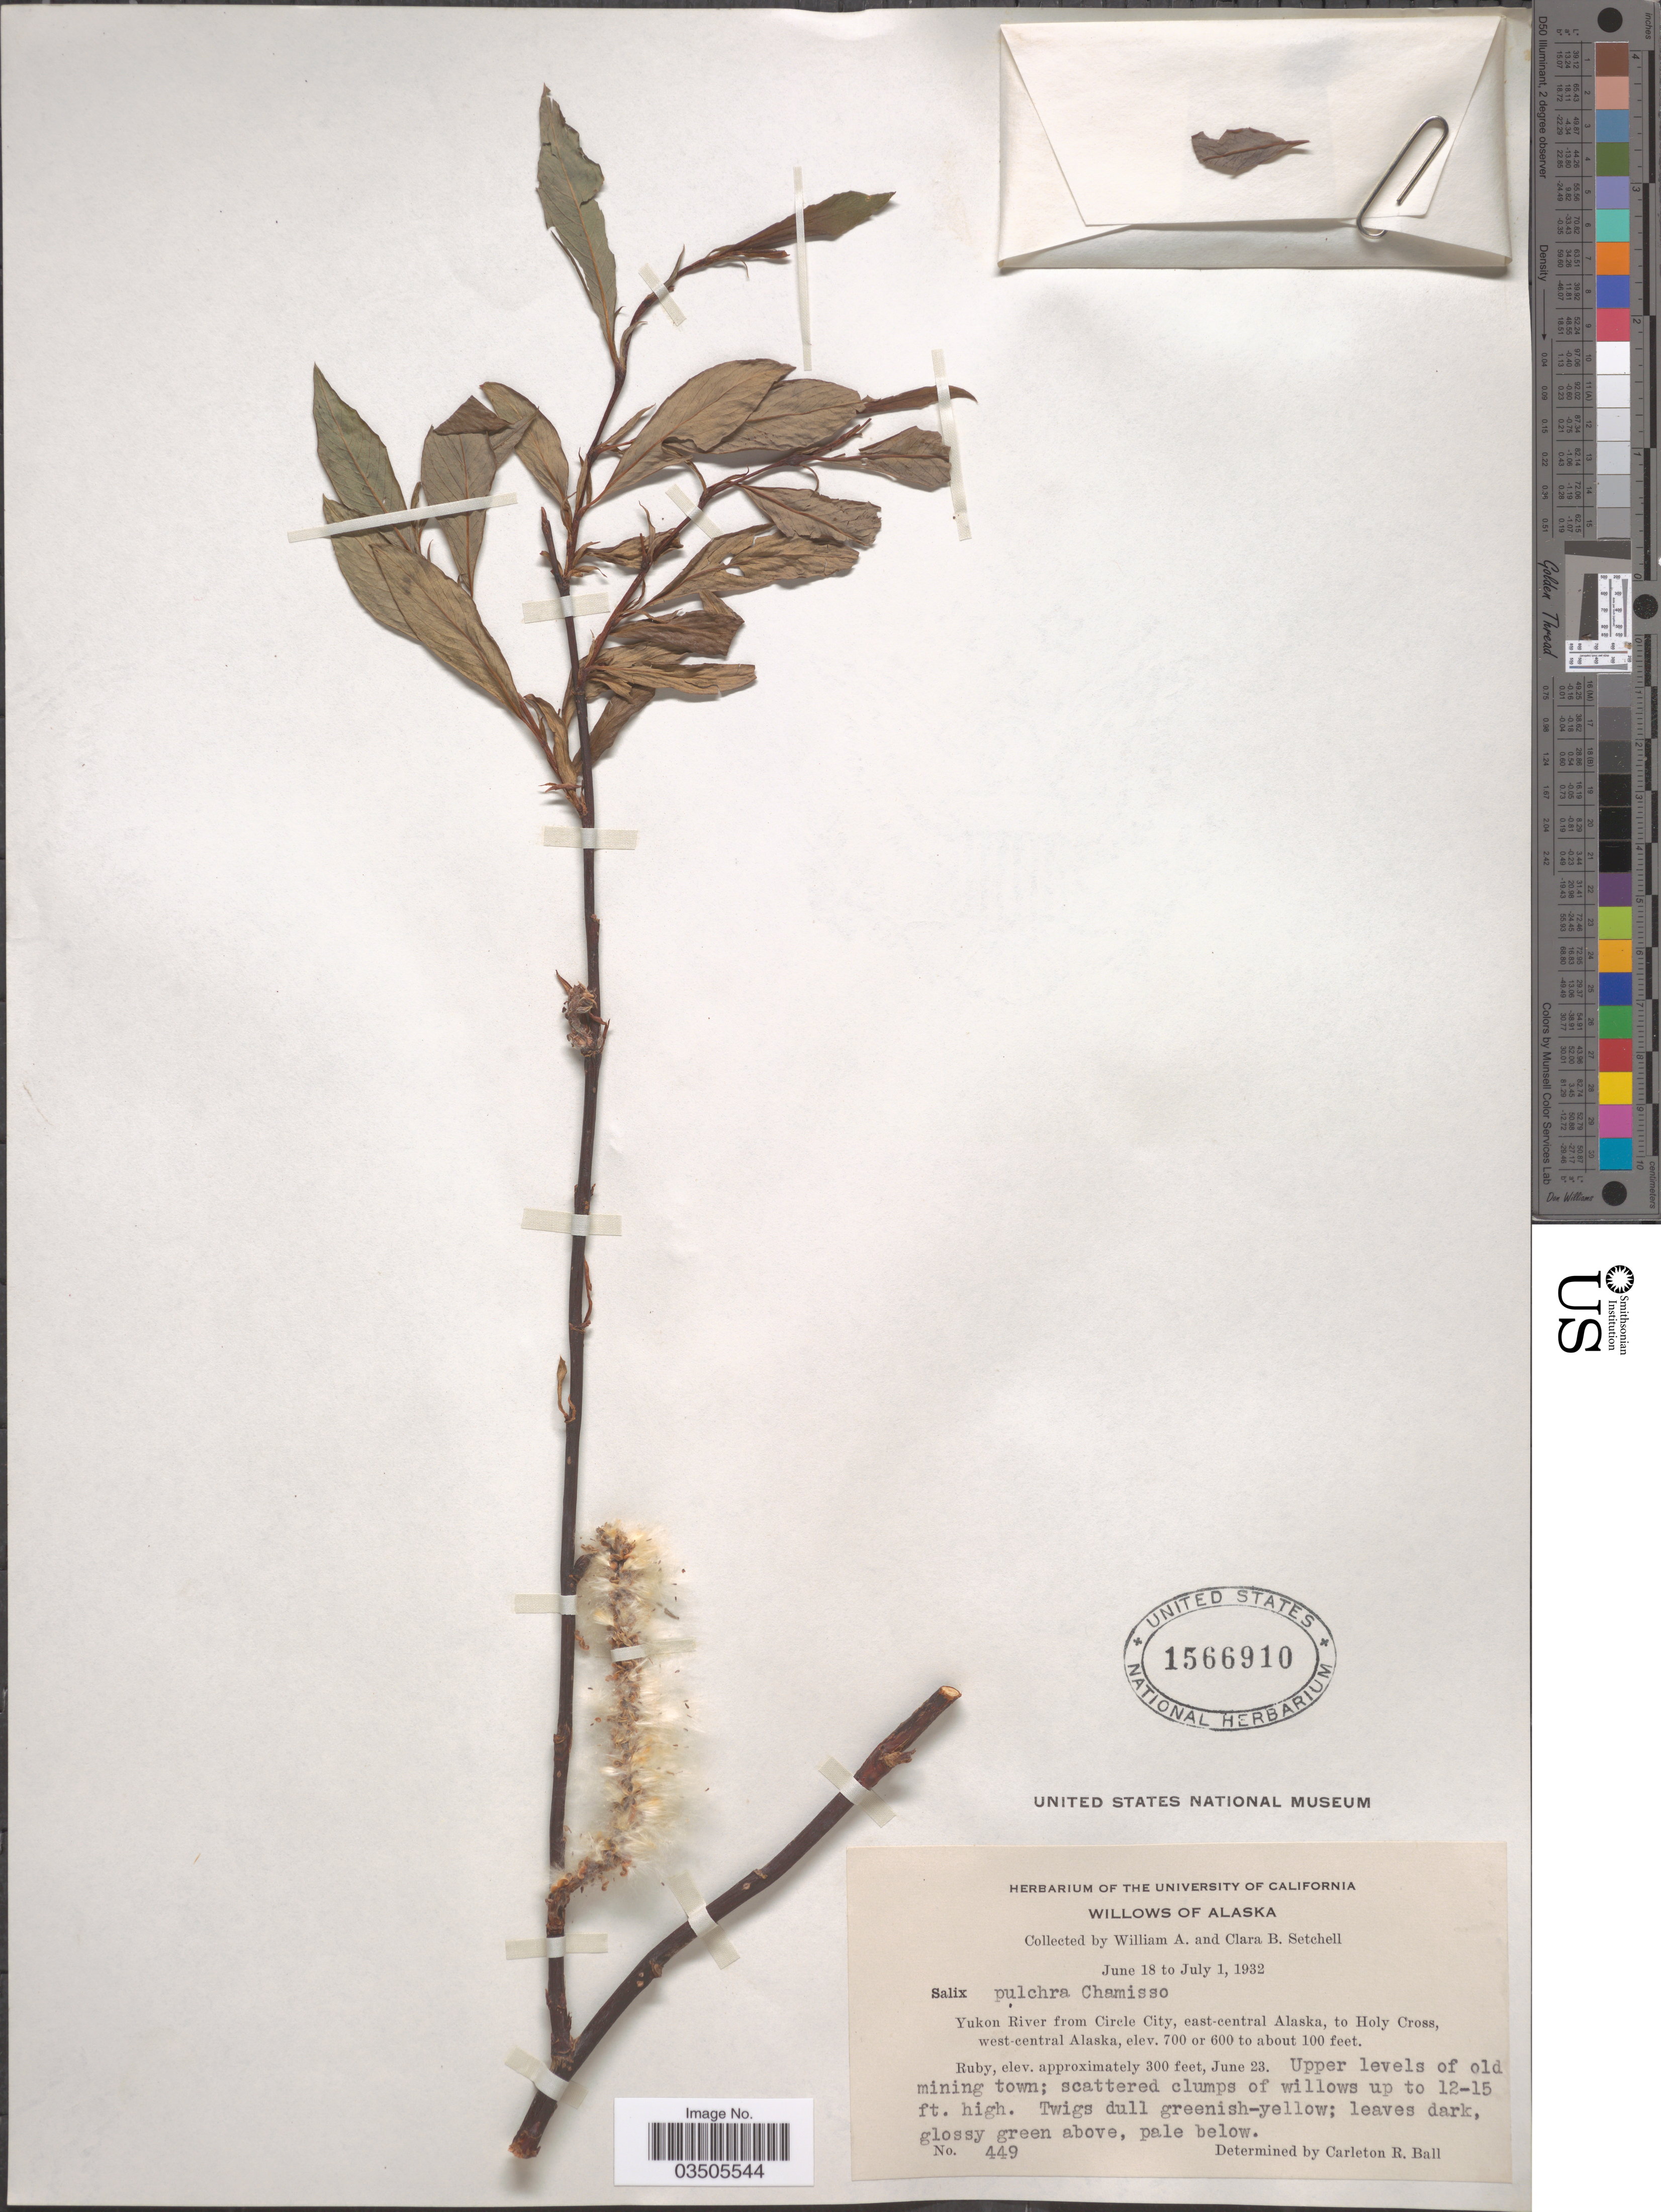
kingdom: Plantae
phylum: Tracheophyta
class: Magnoliopsida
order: Malpighiales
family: Salicaceae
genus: Salix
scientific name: Salix pulchra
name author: Cham.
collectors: W. Setchell & C. B. Setchell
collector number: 449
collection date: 1932-06-23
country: United States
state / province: Alaska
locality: Yukon River from Circle City, east-central Alaska, to Holy Cross, west-central Alaska. Ruby. Upper levels of old mining town.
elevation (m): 30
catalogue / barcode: US 1566910